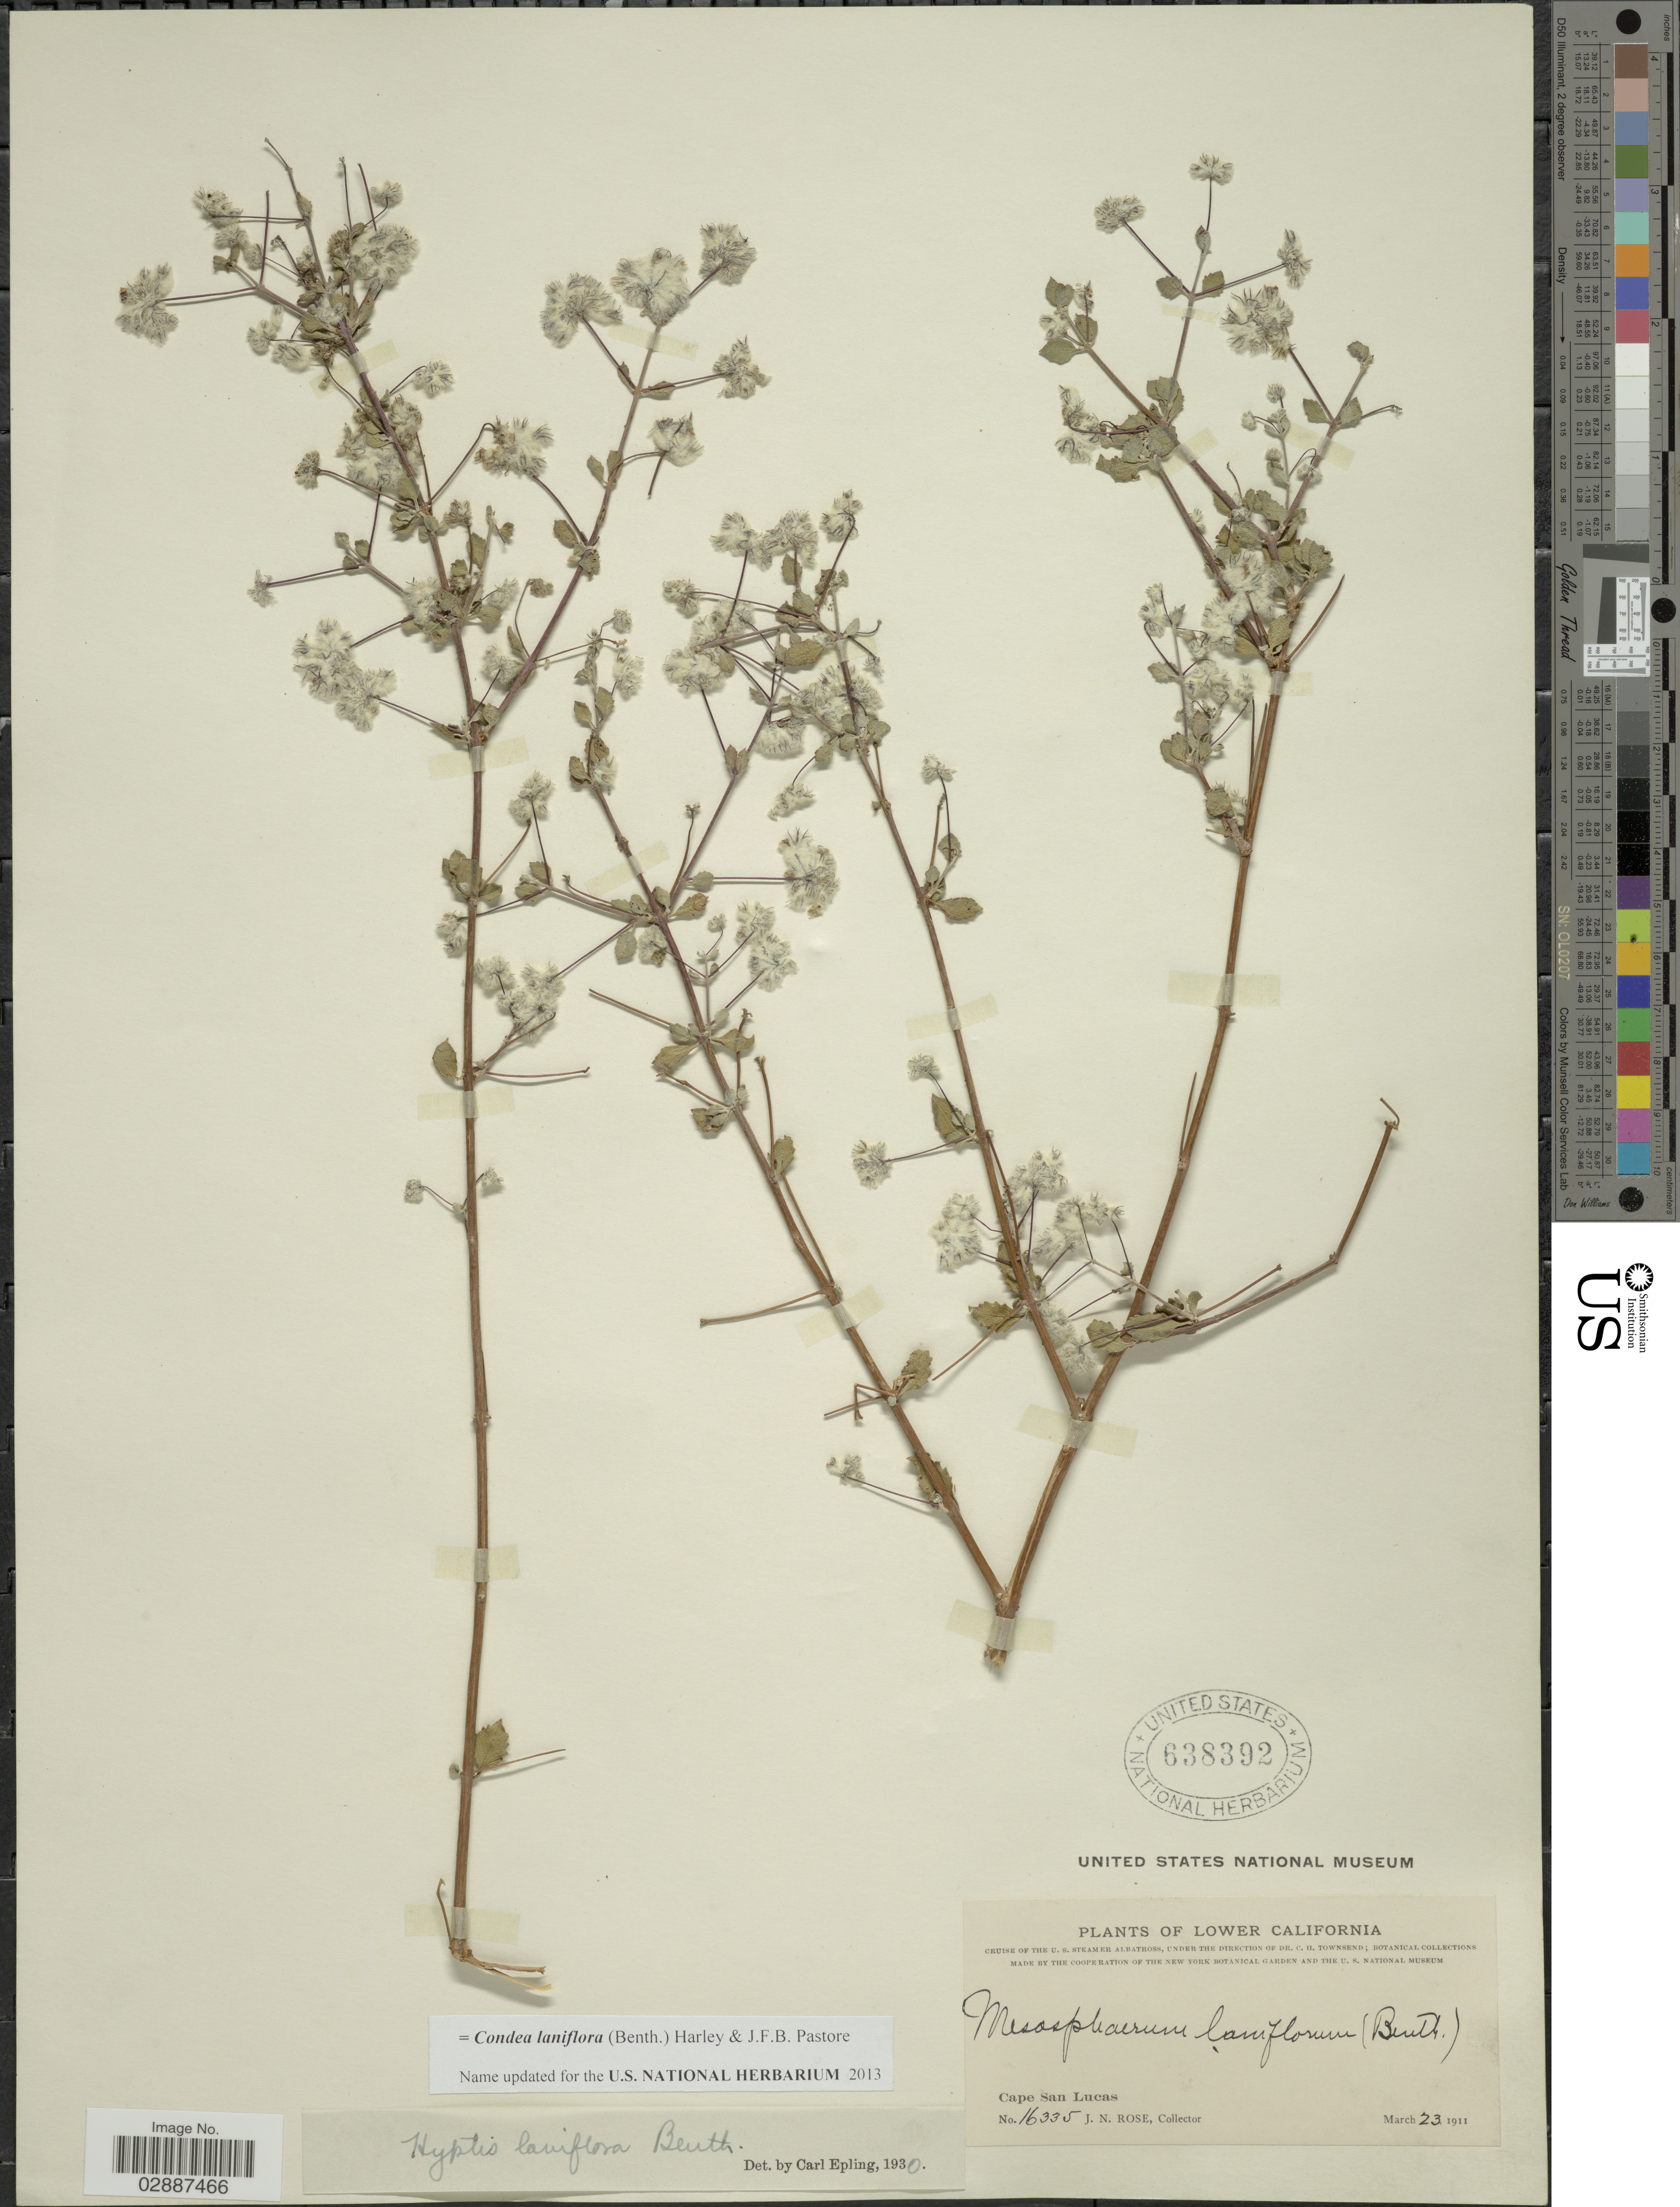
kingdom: Plantae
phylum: Tracheophyta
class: Magnoliopsida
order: Lamiales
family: Lamiaceae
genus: Condea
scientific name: Condea laniflora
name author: (Benth.) Harley & J.F.B. Pastore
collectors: J. N. Rose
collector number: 16335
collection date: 1911-03-23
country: Mexico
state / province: Baja California Sur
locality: Lower California. Cape San Lucas.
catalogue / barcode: US 638392